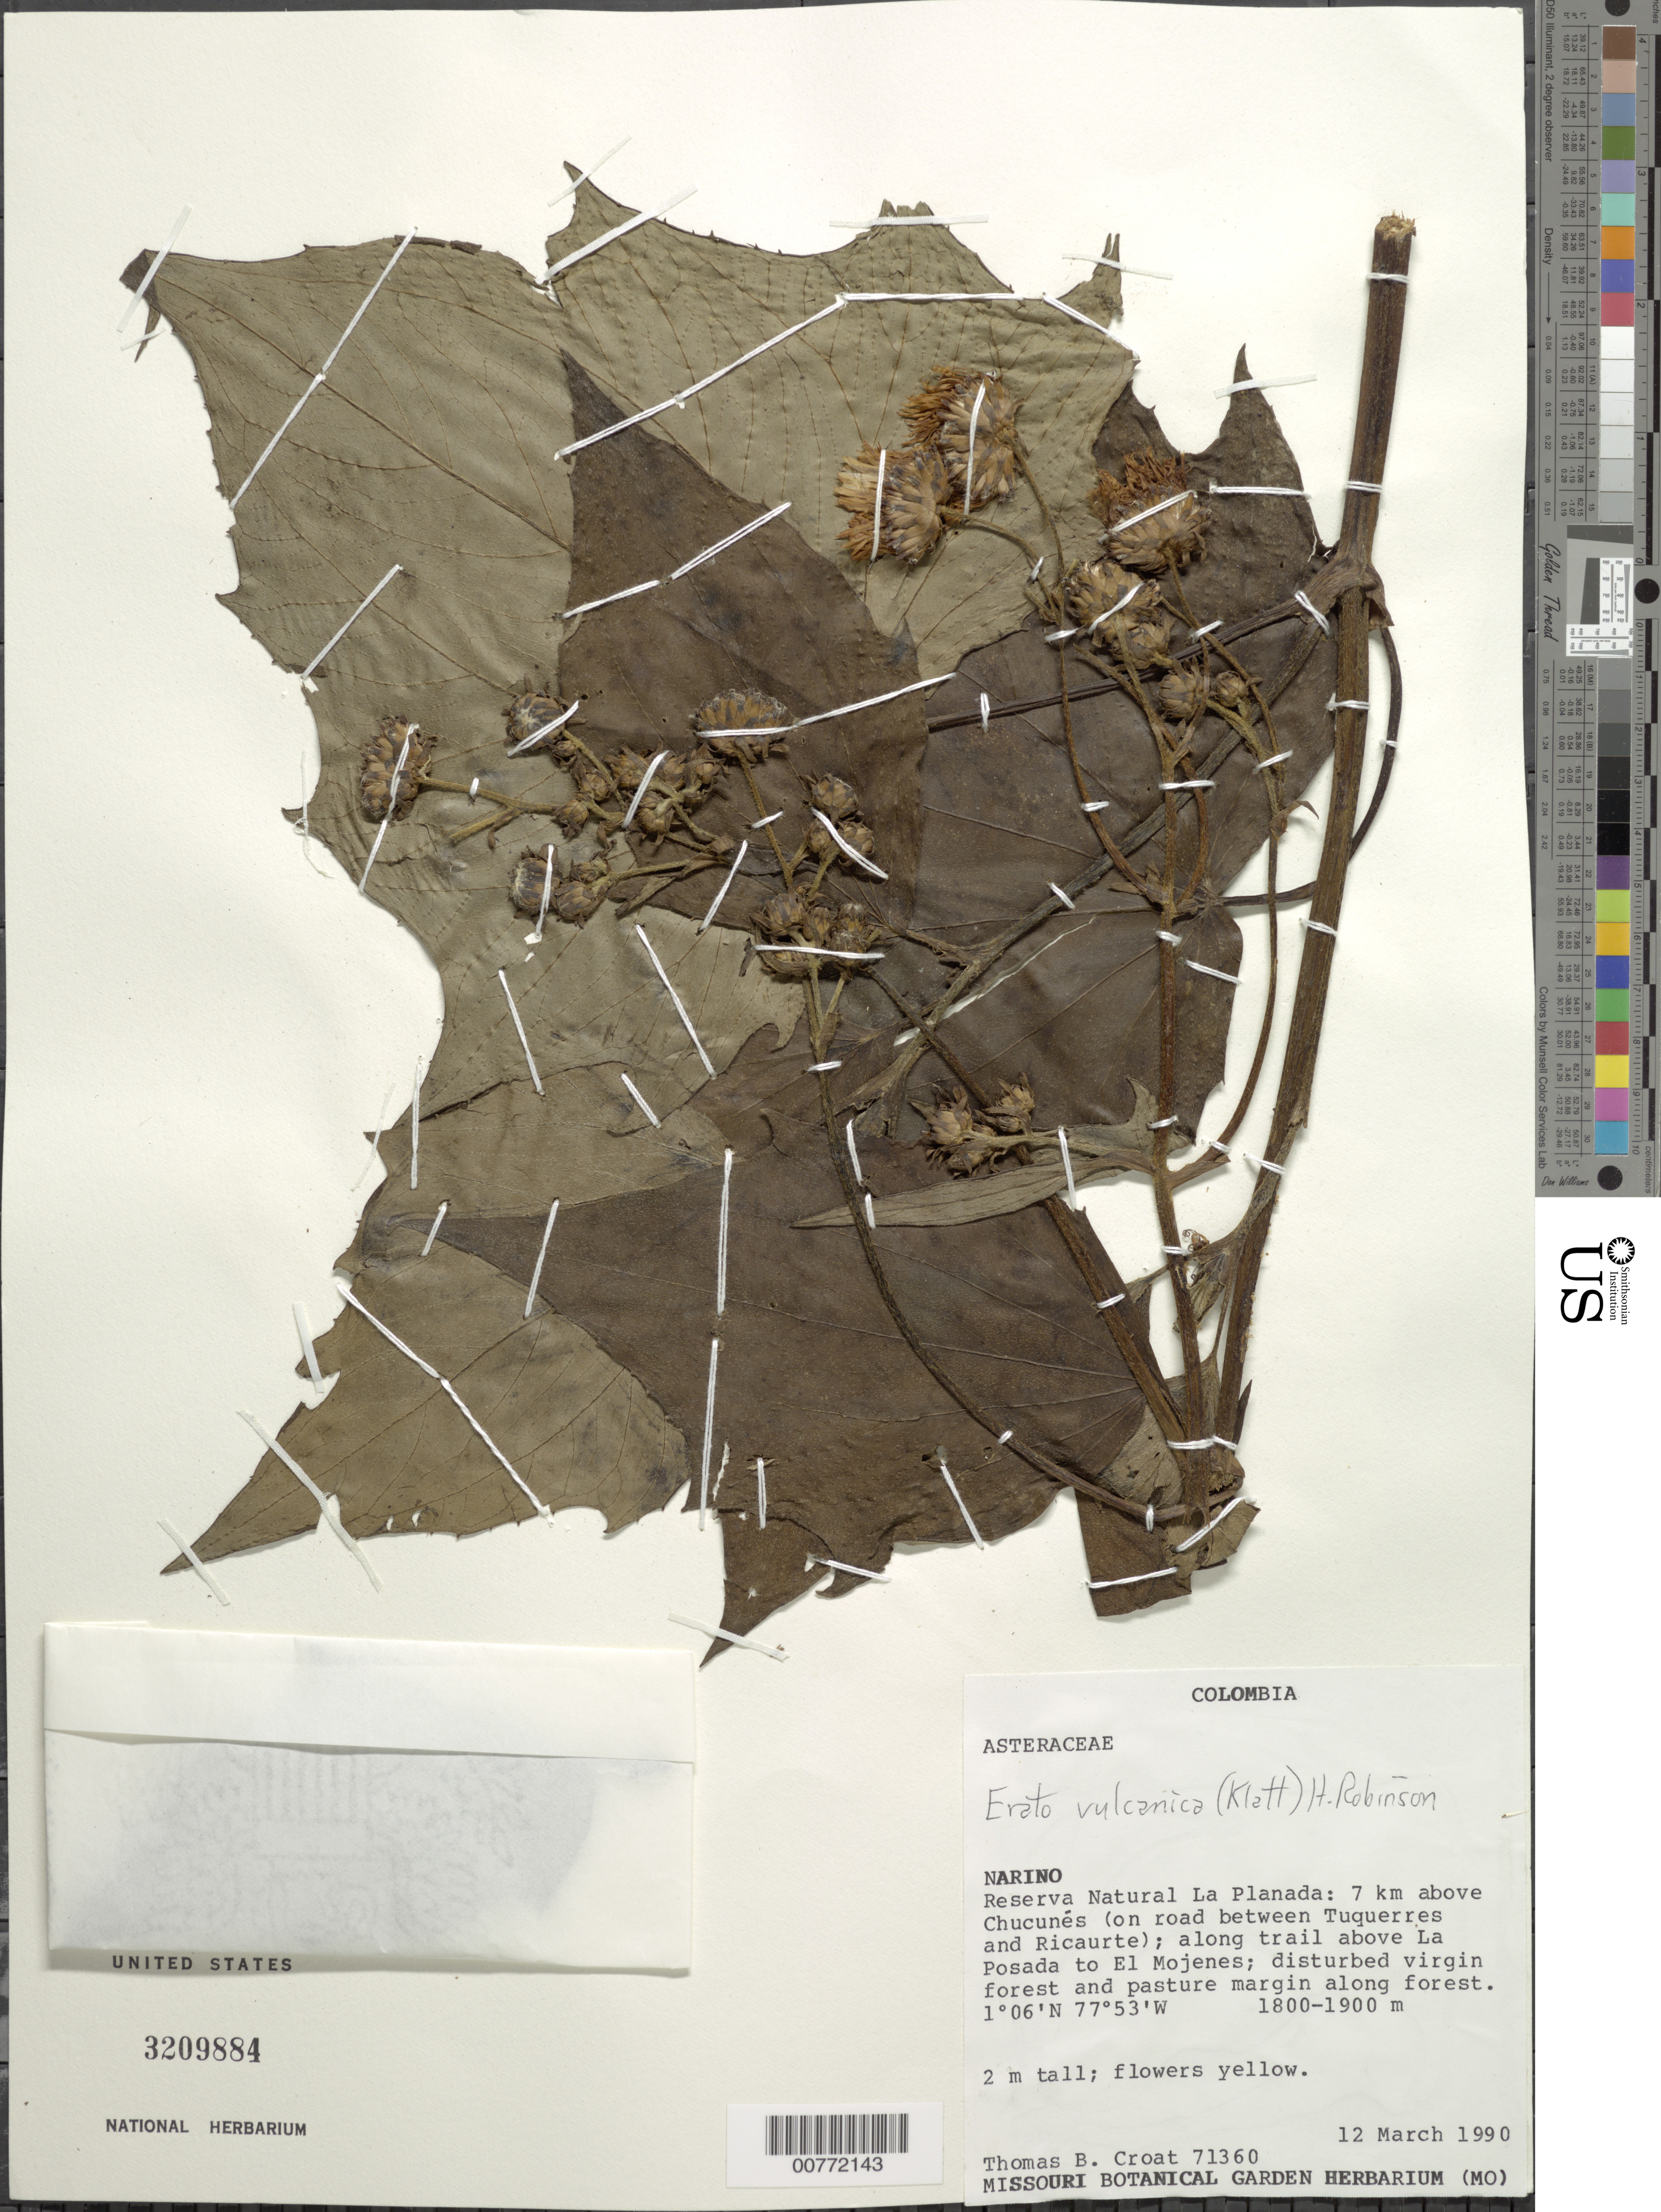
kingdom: Plantae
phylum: Tracheophyta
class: Magnoliopsida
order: Asterales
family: Asteraceae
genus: Erato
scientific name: Erato vulcanica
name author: (Klatt) H. Rob.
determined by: Robinson, Harold E., (US)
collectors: T. B. Croat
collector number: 71360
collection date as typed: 12 March 1990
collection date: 1990-03-12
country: Colombia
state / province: Nariño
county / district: Ricaurte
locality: Reserva Natural La Planada; 7 km above Chucunés (on road btw Tuquerres and Ricaurte); along trail above La Posada to El Mojenes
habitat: Disturbed virgin forest and pasture margin along forest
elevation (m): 1800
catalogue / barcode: US 3209884